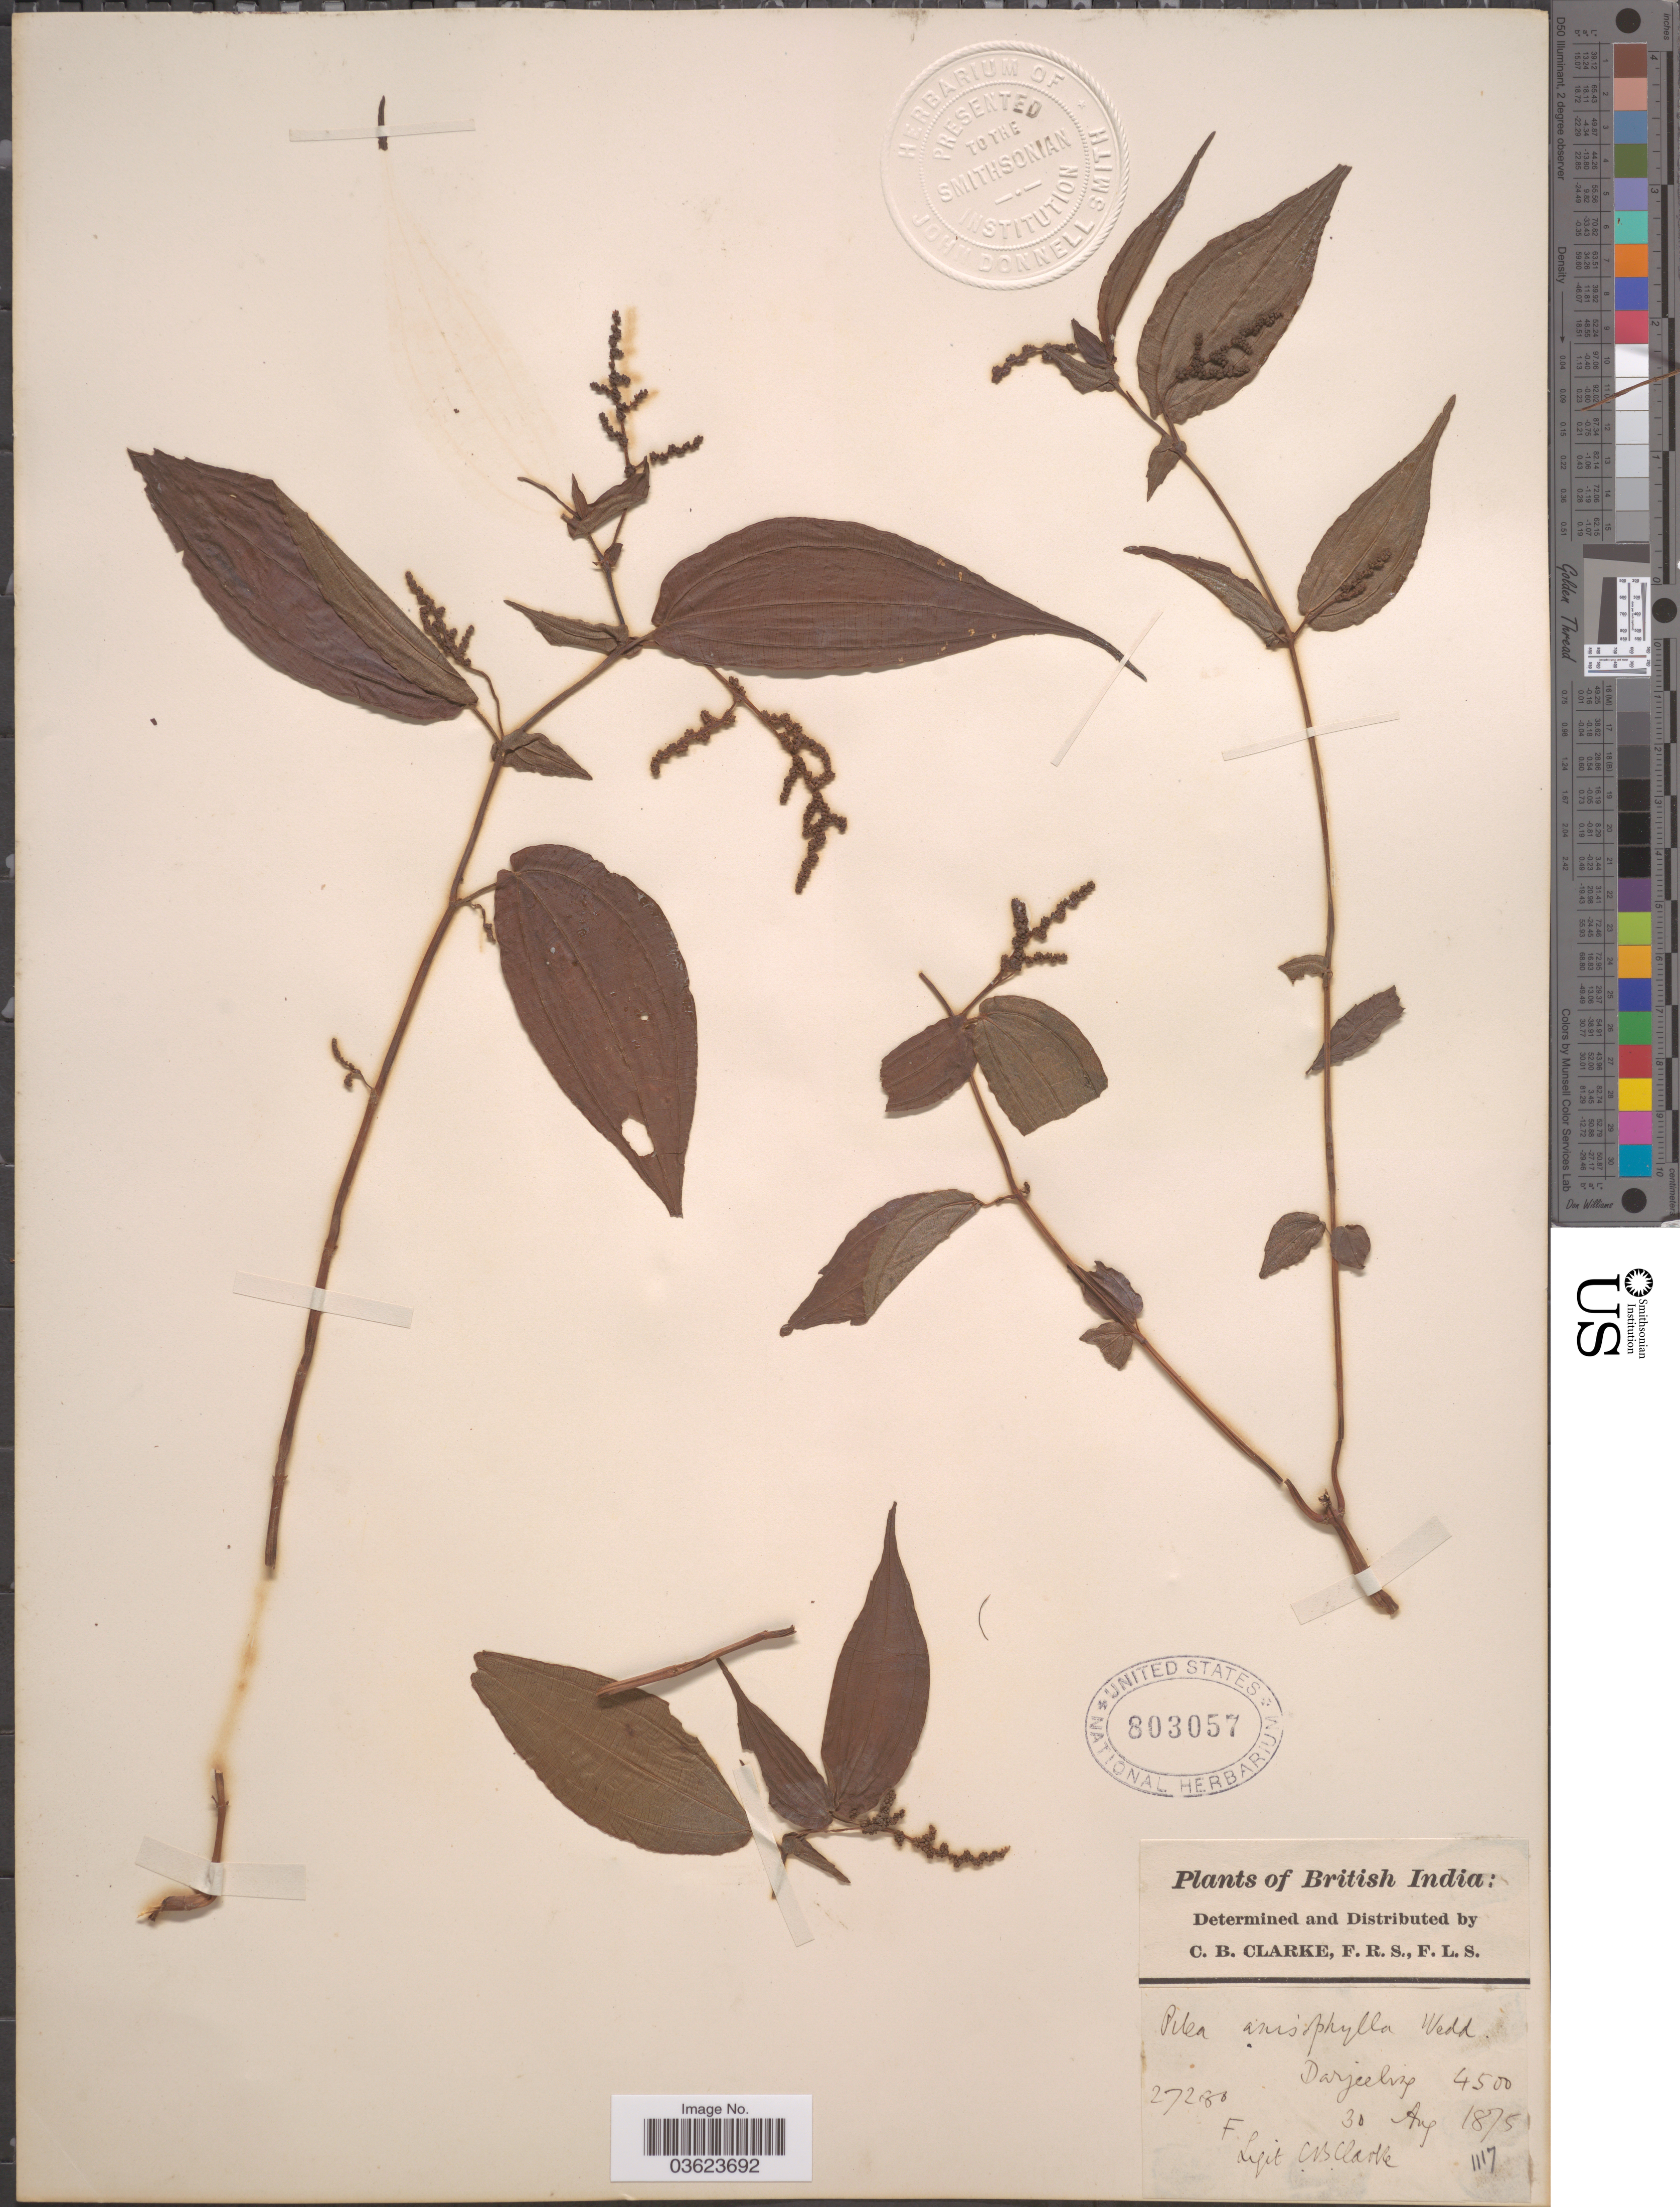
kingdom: Plantae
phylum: Tracheophyta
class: Magnoliopsida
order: Rosales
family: Urticaceae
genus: Pilea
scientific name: Pilea anisophylla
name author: Wedd.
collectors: C. B. Clarke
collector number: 27280*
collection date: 1875-08-30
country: India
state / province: West Bengal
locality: British India. Darjeeling.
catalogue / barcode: US 803057